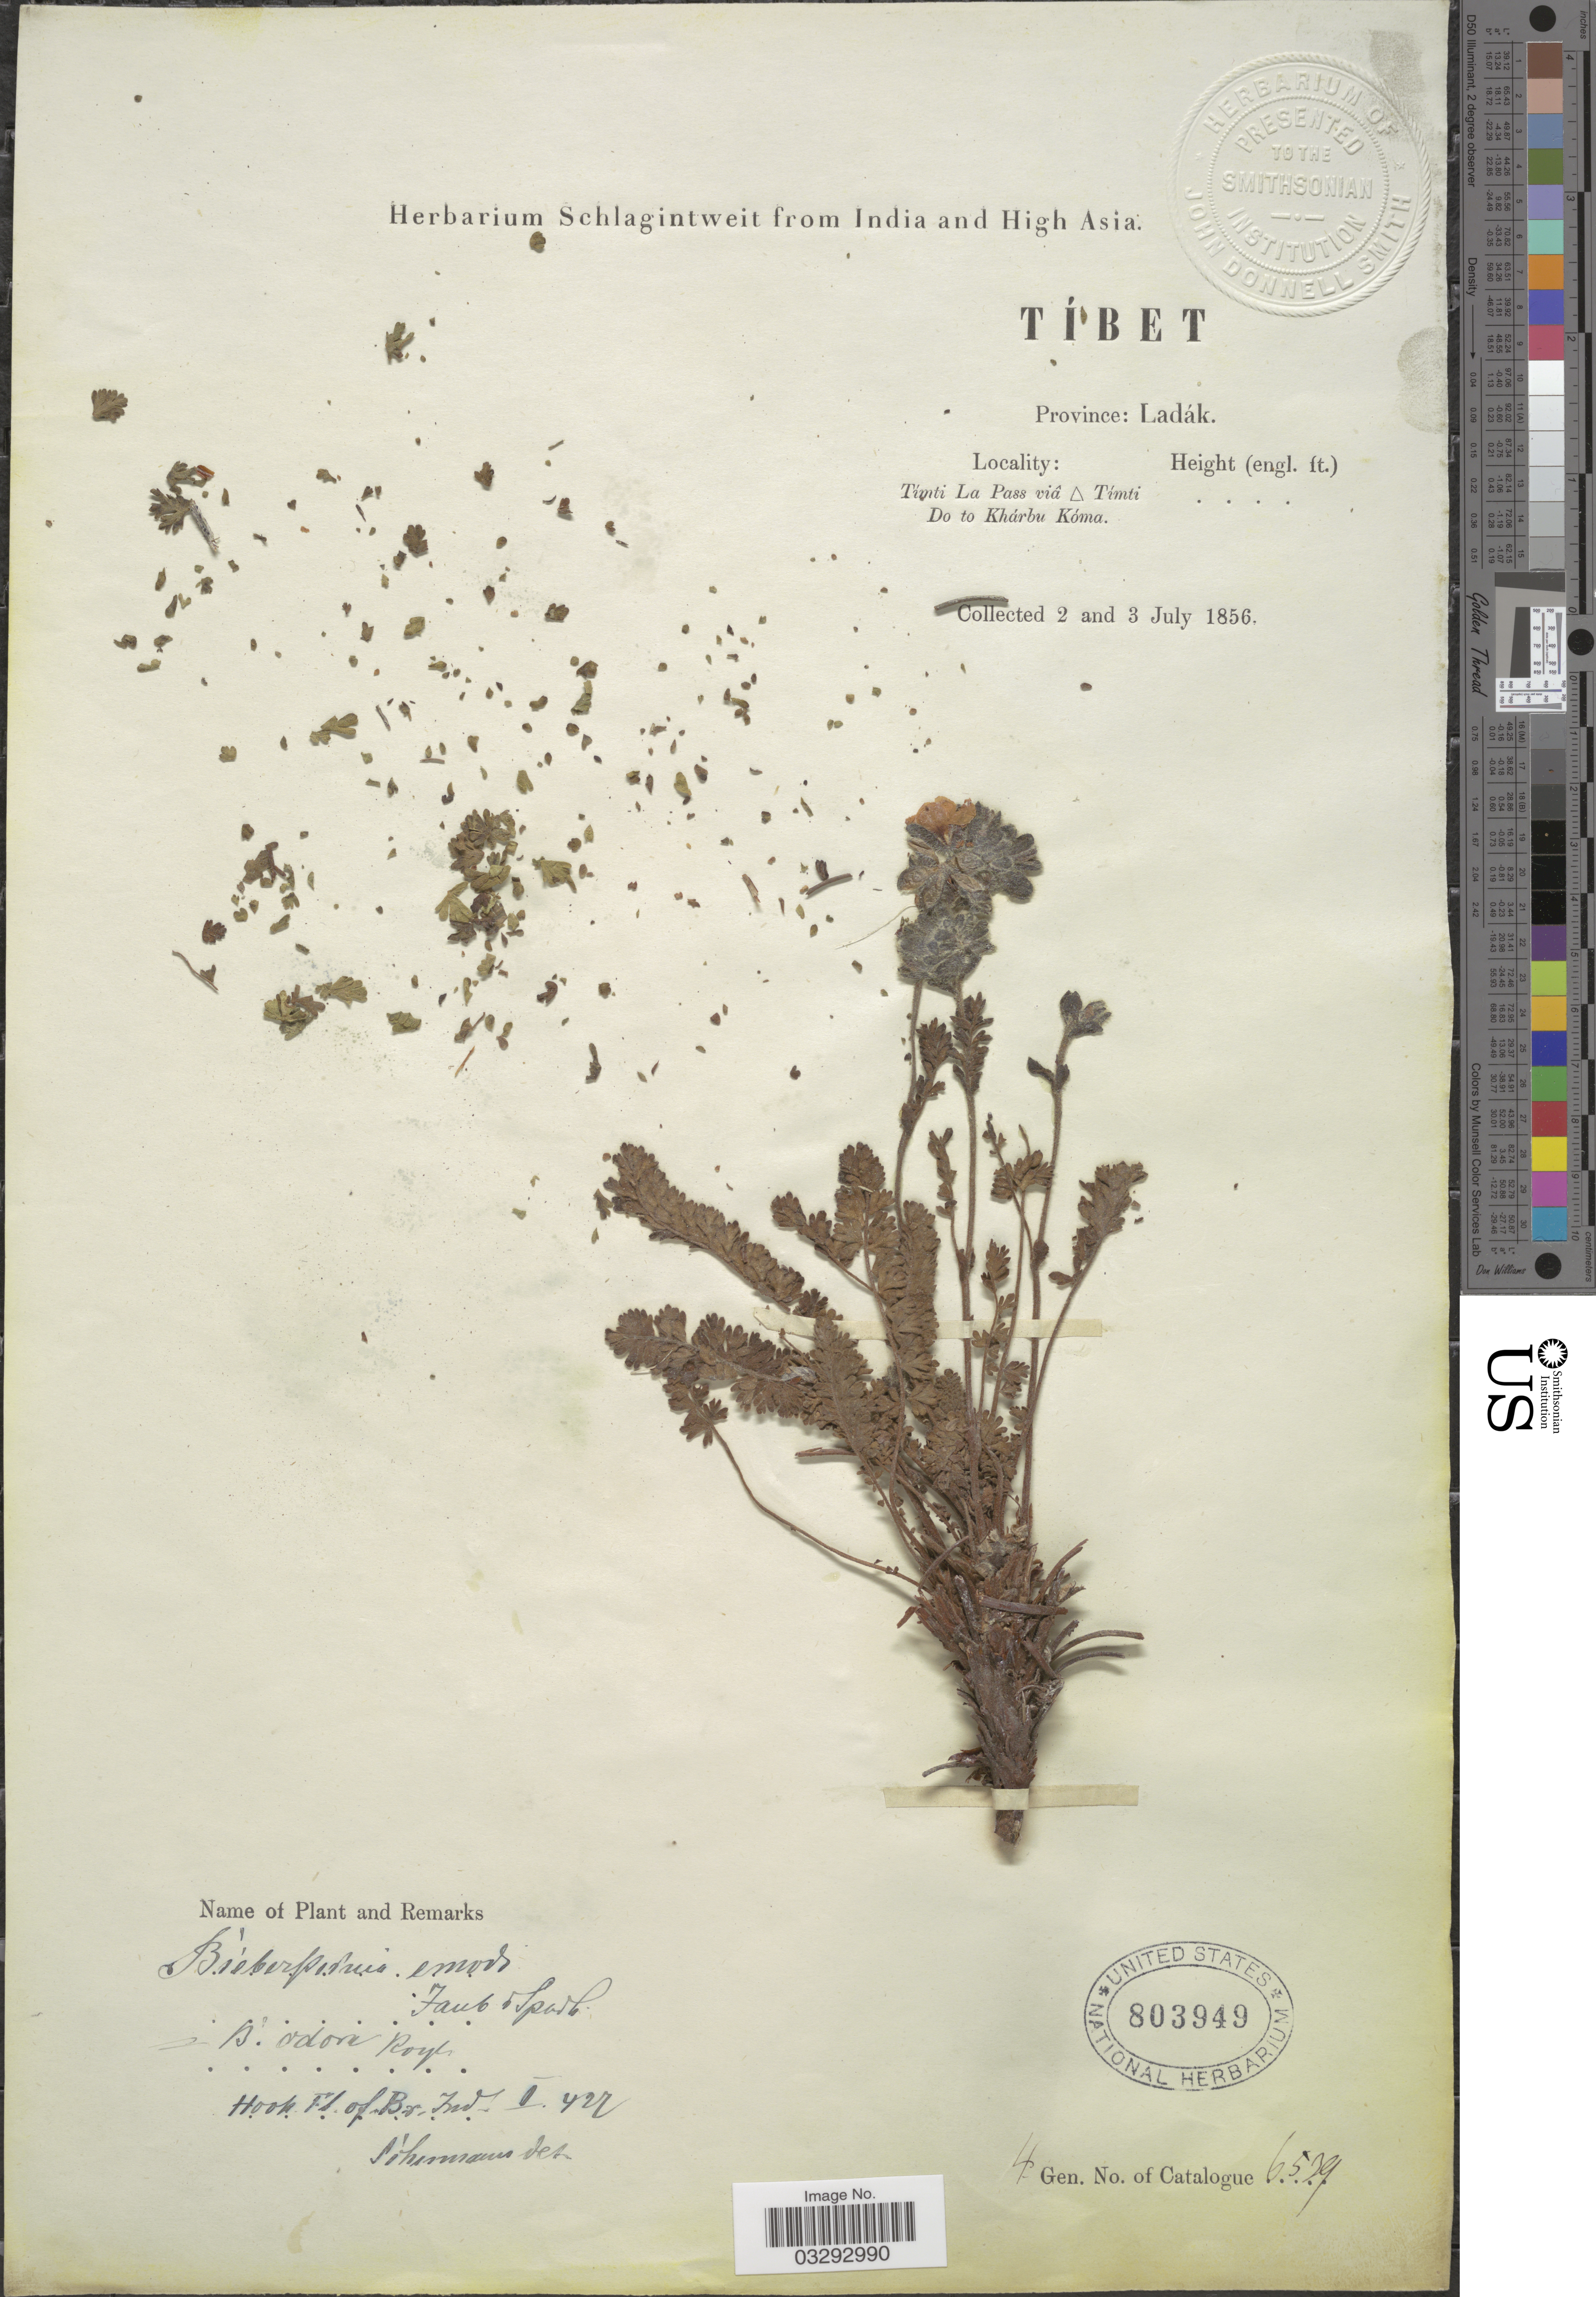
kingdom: Plantae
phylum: Tracheophyta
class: Magnoliopsida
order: Sapindales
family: Biebersteiniaceae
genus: Biebersteinia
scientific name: Biebersteinia odora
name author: Stephan ex Fisch.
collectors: ex herb. Schlagintweit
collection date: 1856-07-02/1856-07-03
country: India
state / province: Ladakh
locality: Tíbet. Province: Ladák. Túnti La Pass viâ Tímti. Do to Khárbu Kóma.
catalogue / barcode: US 803949